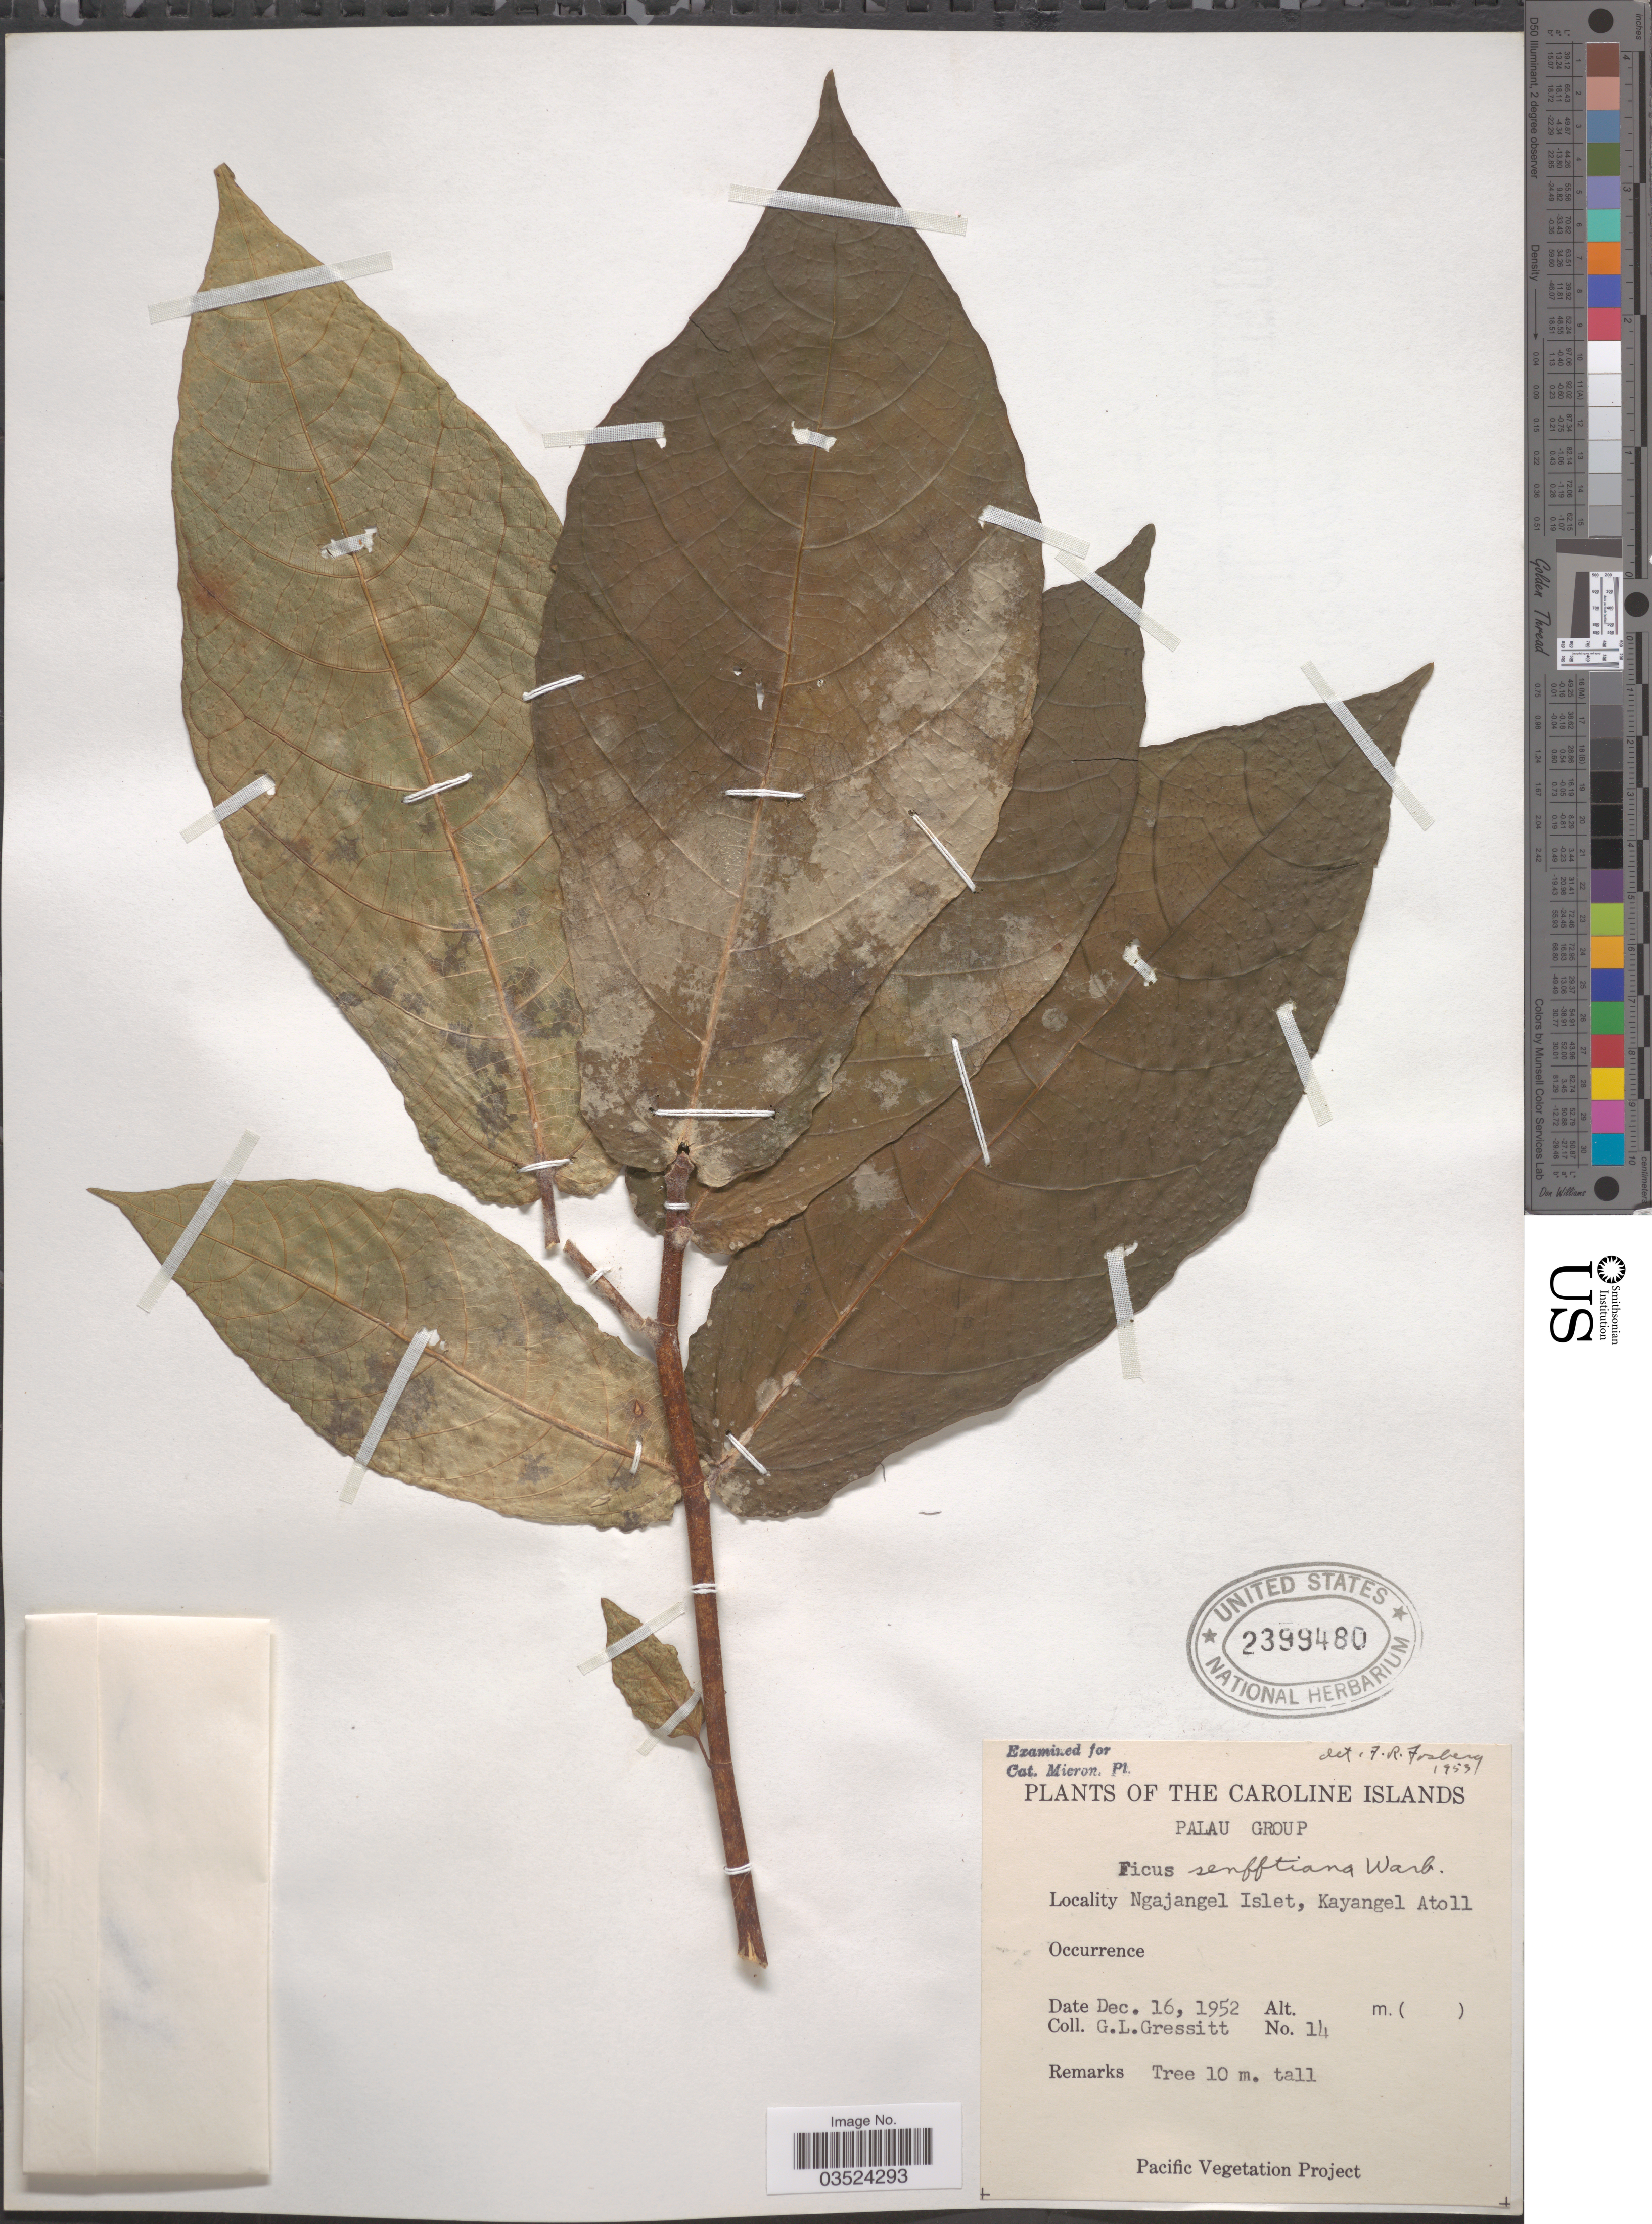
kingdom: Plantae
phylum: Tracheophyta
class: Magnoliopsida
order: Rosales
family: Moraceae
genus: Ficus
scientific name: Ficus senfftiana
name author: Warb.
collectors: G. Gressitt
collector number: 14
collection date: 1952-12-16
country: Palau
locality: The Caroline Islands. Palau Group. Ngajangel Islet, Kayangel Atoll.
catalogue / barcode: US 2399480